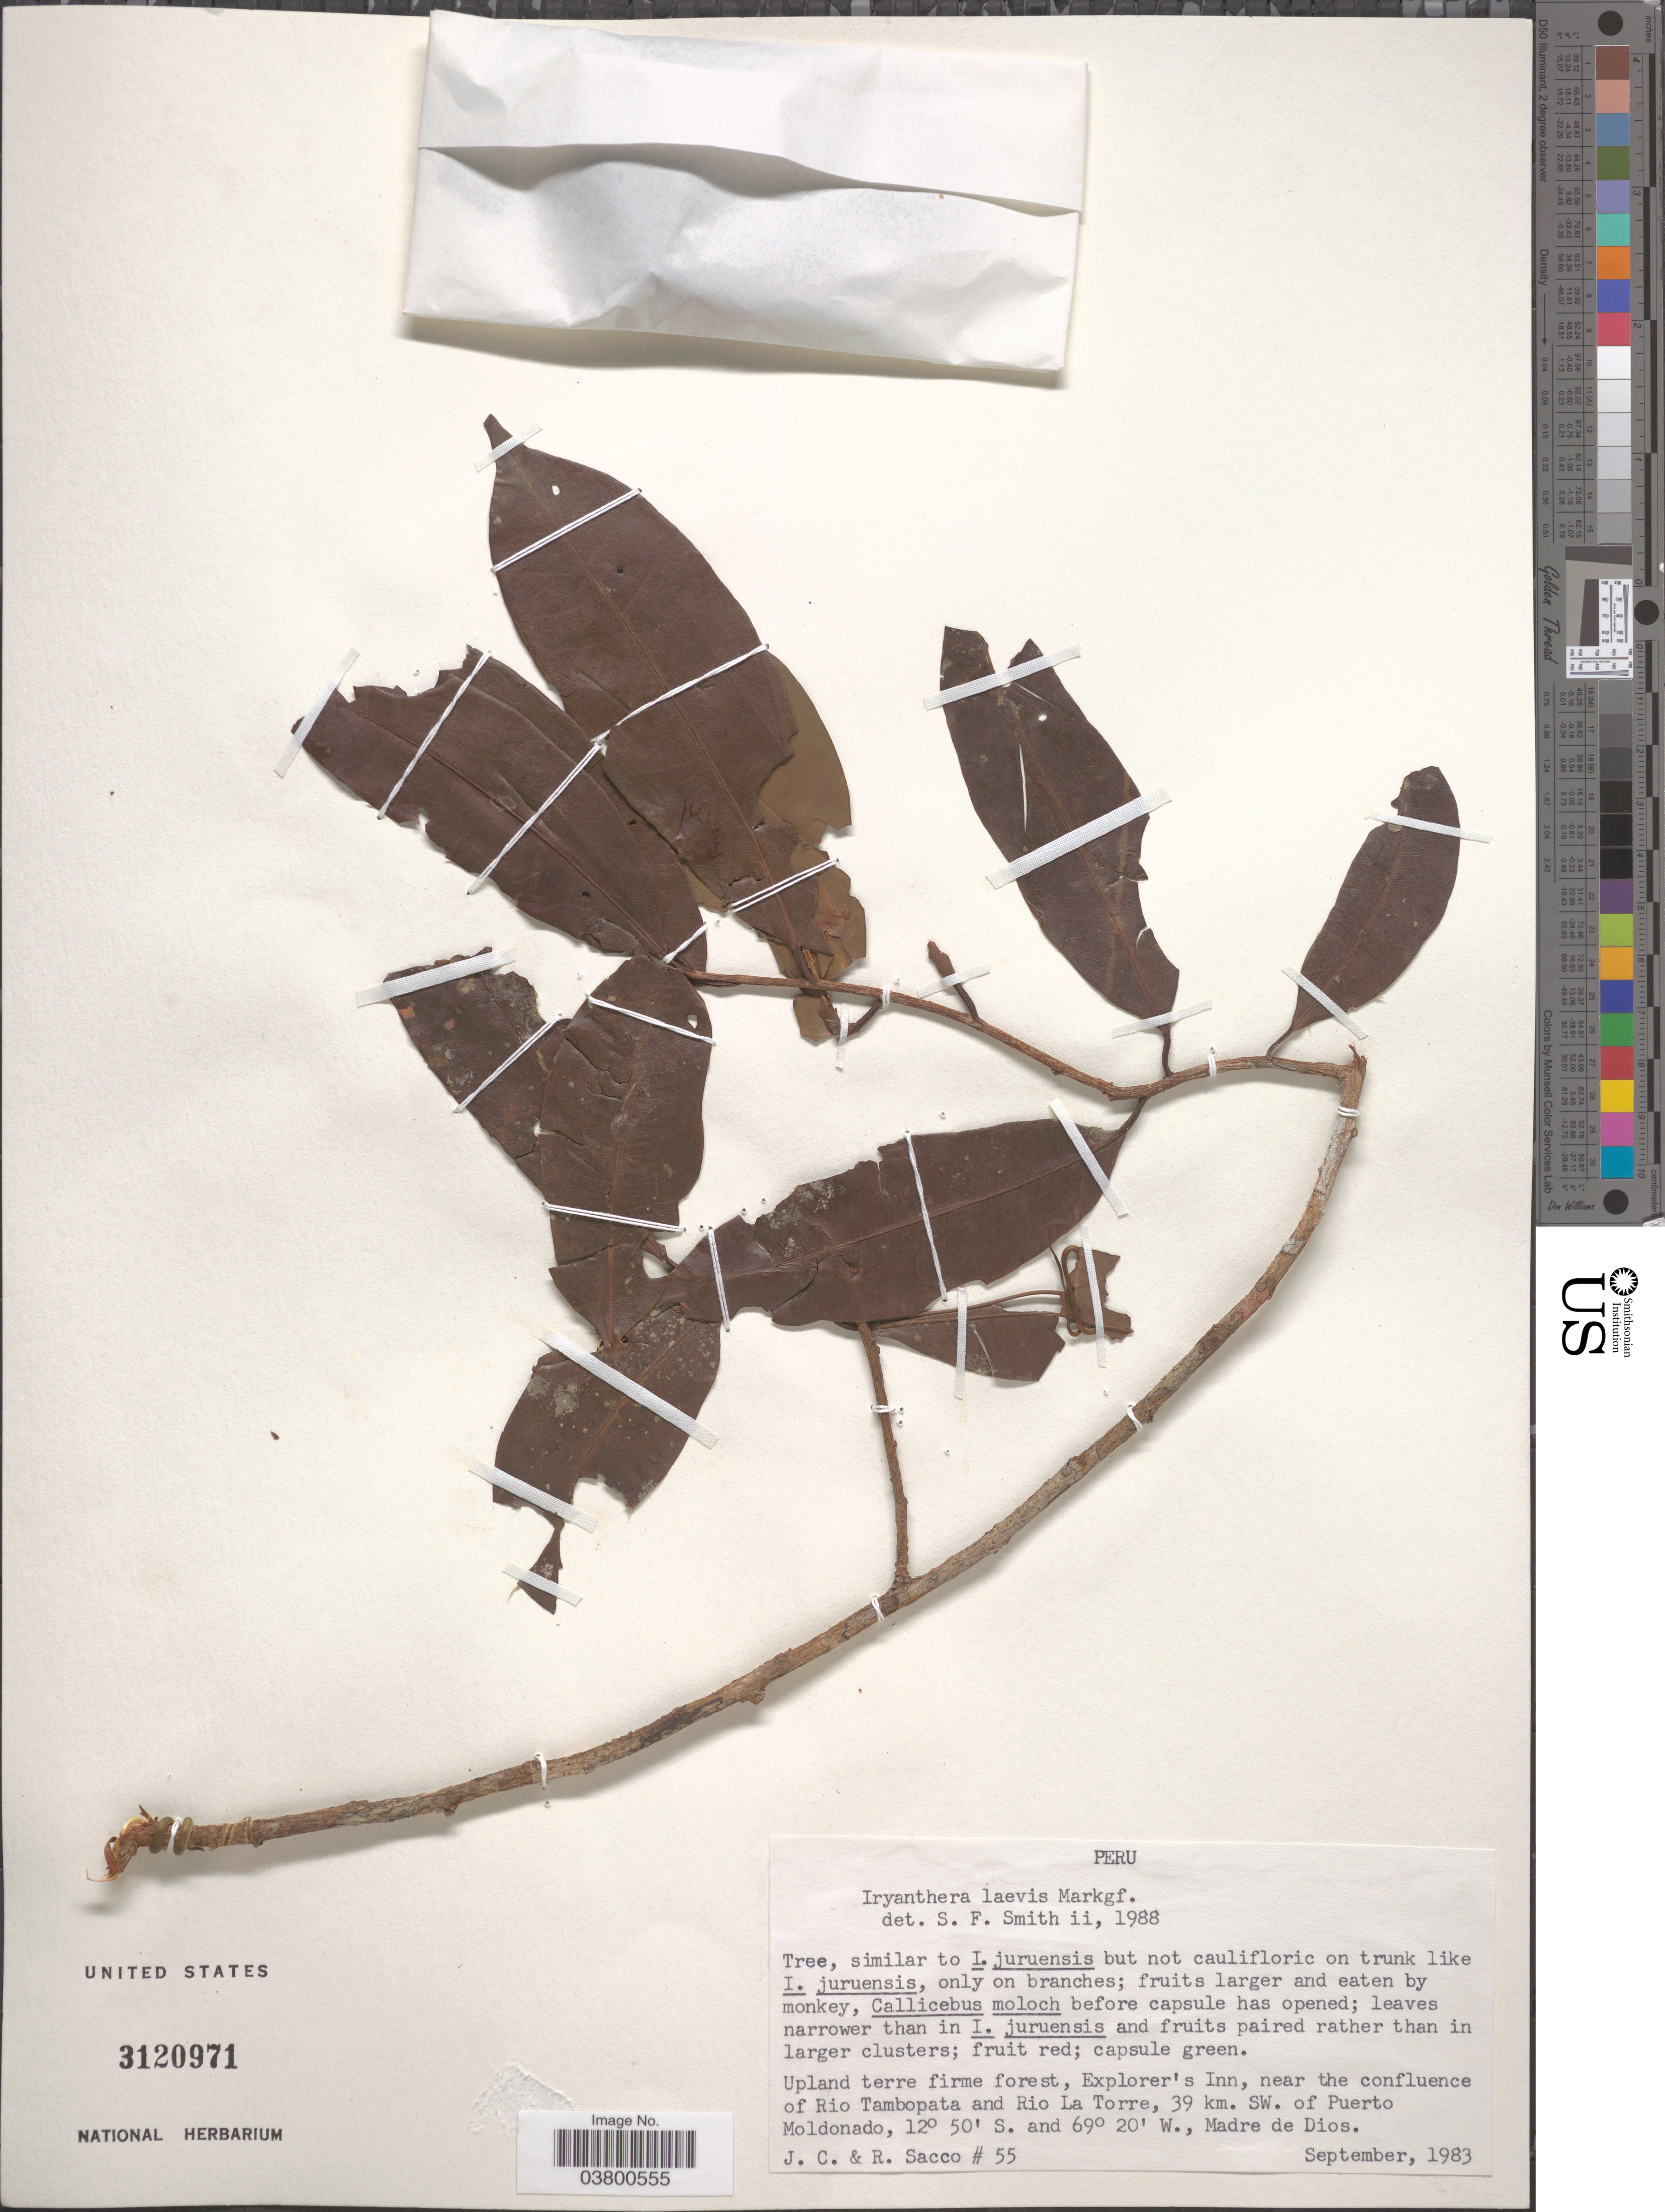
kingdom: Plantae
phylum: Tracheophyta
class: Magnoliopsida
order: Magnoliales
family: Myristicaceae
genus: Iryanthera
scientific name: Iryanthera laevis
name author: Markgr.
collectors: J. C. Sacco & R. Sacco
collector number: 55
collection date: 1983-09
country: Peru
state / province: Madre de Dios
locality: Upland terre firme forest, Explorer's Inn, near the confluence of Rio Tambopata and Rio La Torre, 39 km. SW. of Puerto Moldonado.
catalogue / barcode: US 3120971